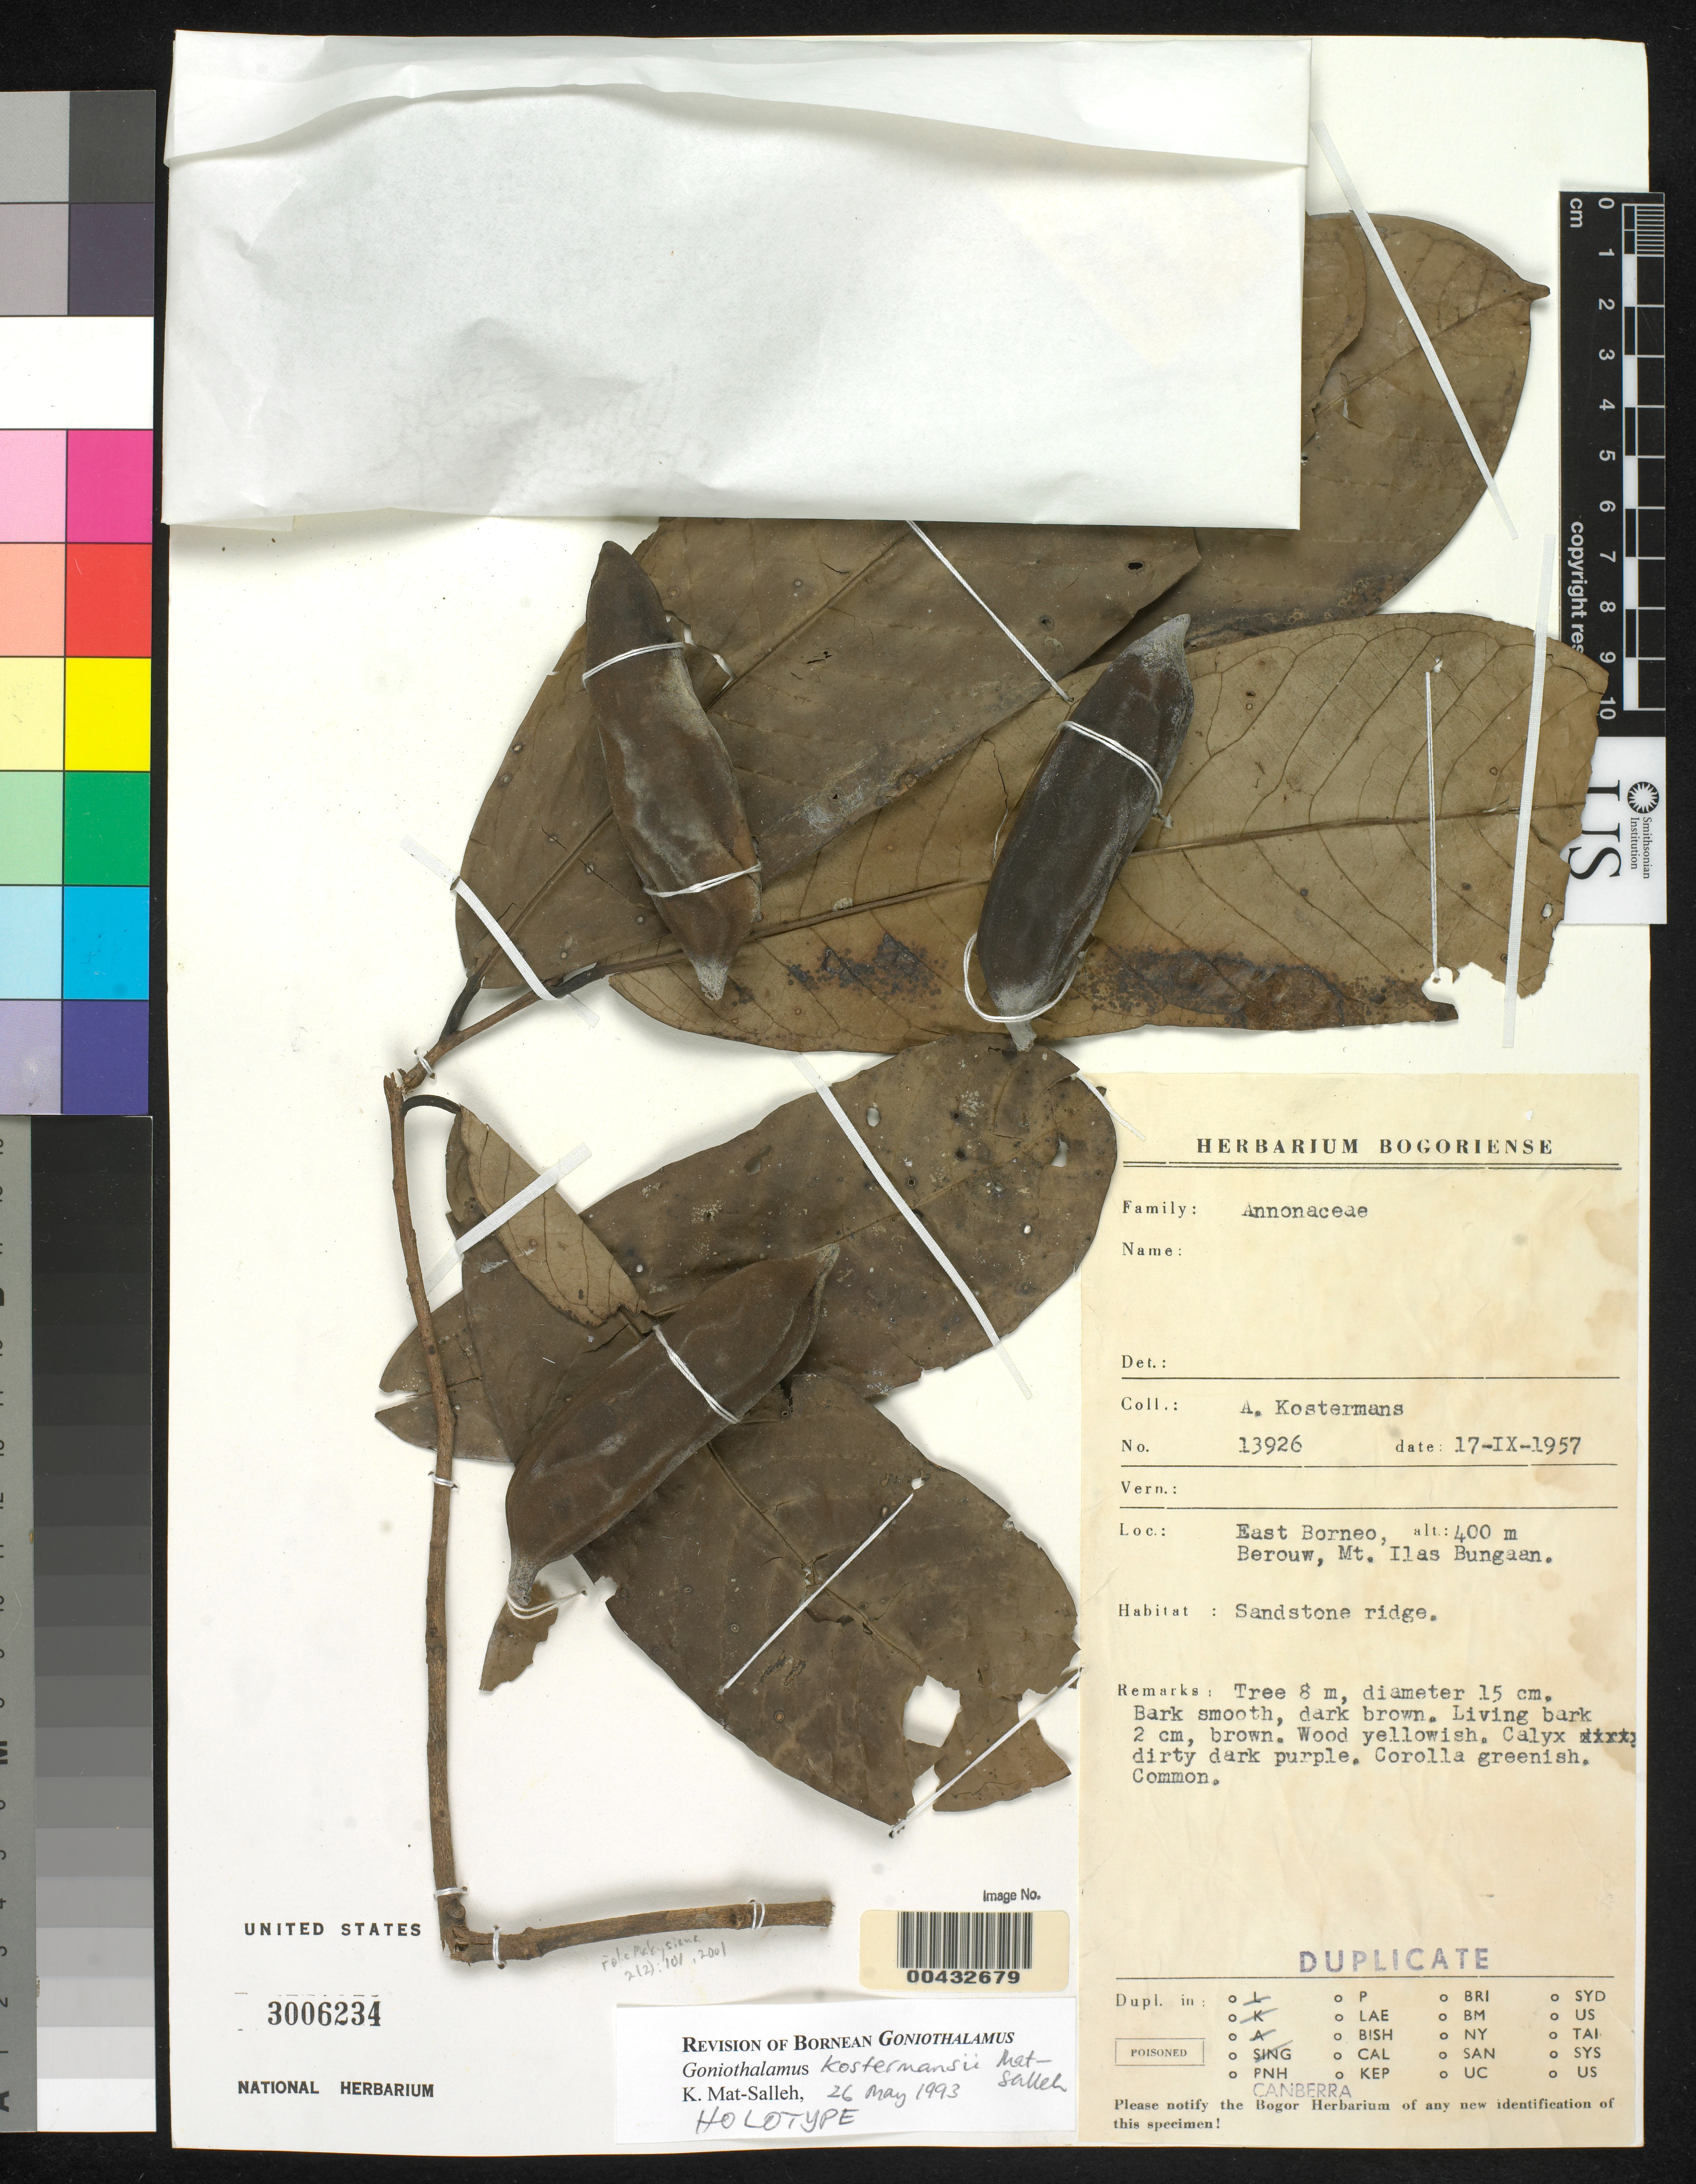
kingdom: Plantae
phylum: Tracheophyta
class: Magnoliopsida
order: Magnoliales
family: Annonaceae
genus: Goniothalamus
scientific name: Goniothalamus kostermansii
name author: Mat-Salleh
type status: Holotype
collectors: A. J. G. Kostermans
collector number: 13926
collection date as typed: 17 Sep 1957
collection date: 1957-09-17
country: Malaysia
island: Borneo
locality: East Borneo, Berouw, Mt. Ilas Bungaan.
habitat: Sandstone ridge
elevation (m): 400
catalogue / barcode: US 3006234